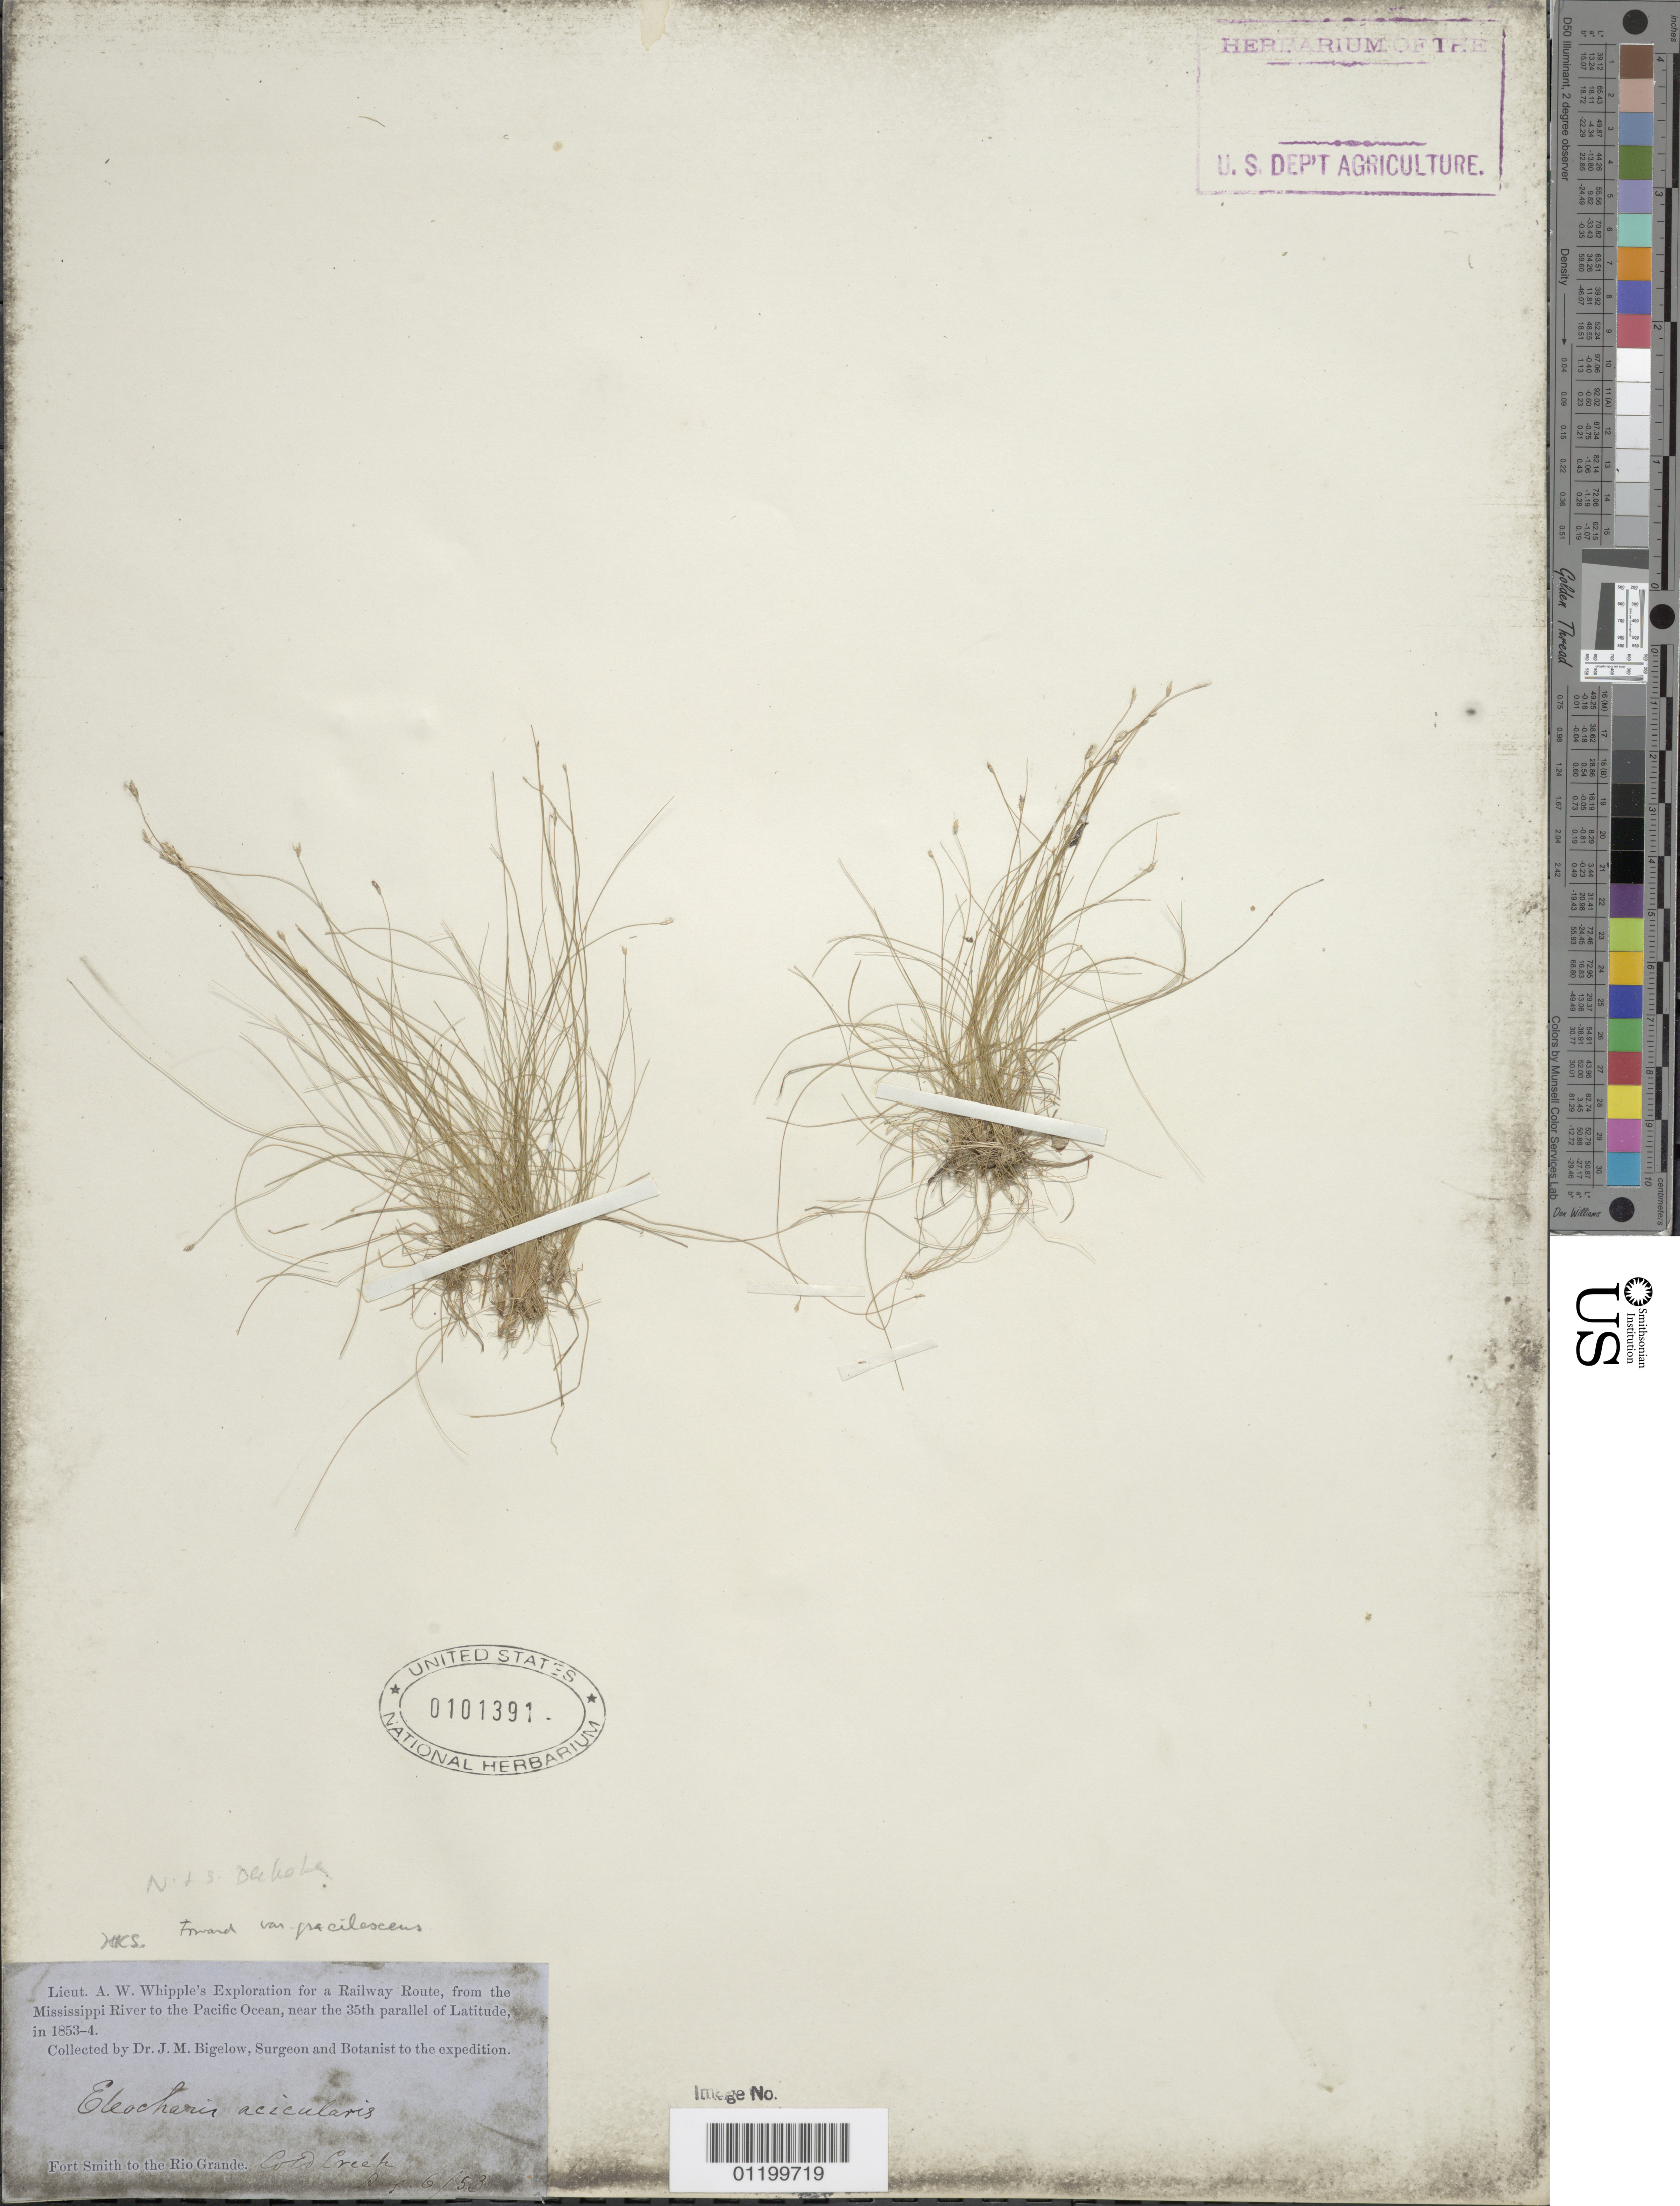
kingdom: Plantae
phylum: Tracheophyta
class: Liliopsida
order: Poales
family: Cyperaceae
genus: Eleocharis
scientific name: Eleocharis acicularis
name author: (L.) Roem. & Schult.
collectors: J. M. Bigelow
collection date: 1853-08-06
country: United States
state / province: Oklahoma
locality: Fort Smith to Rio Grande, Cold Creek.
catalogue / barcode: US 101391